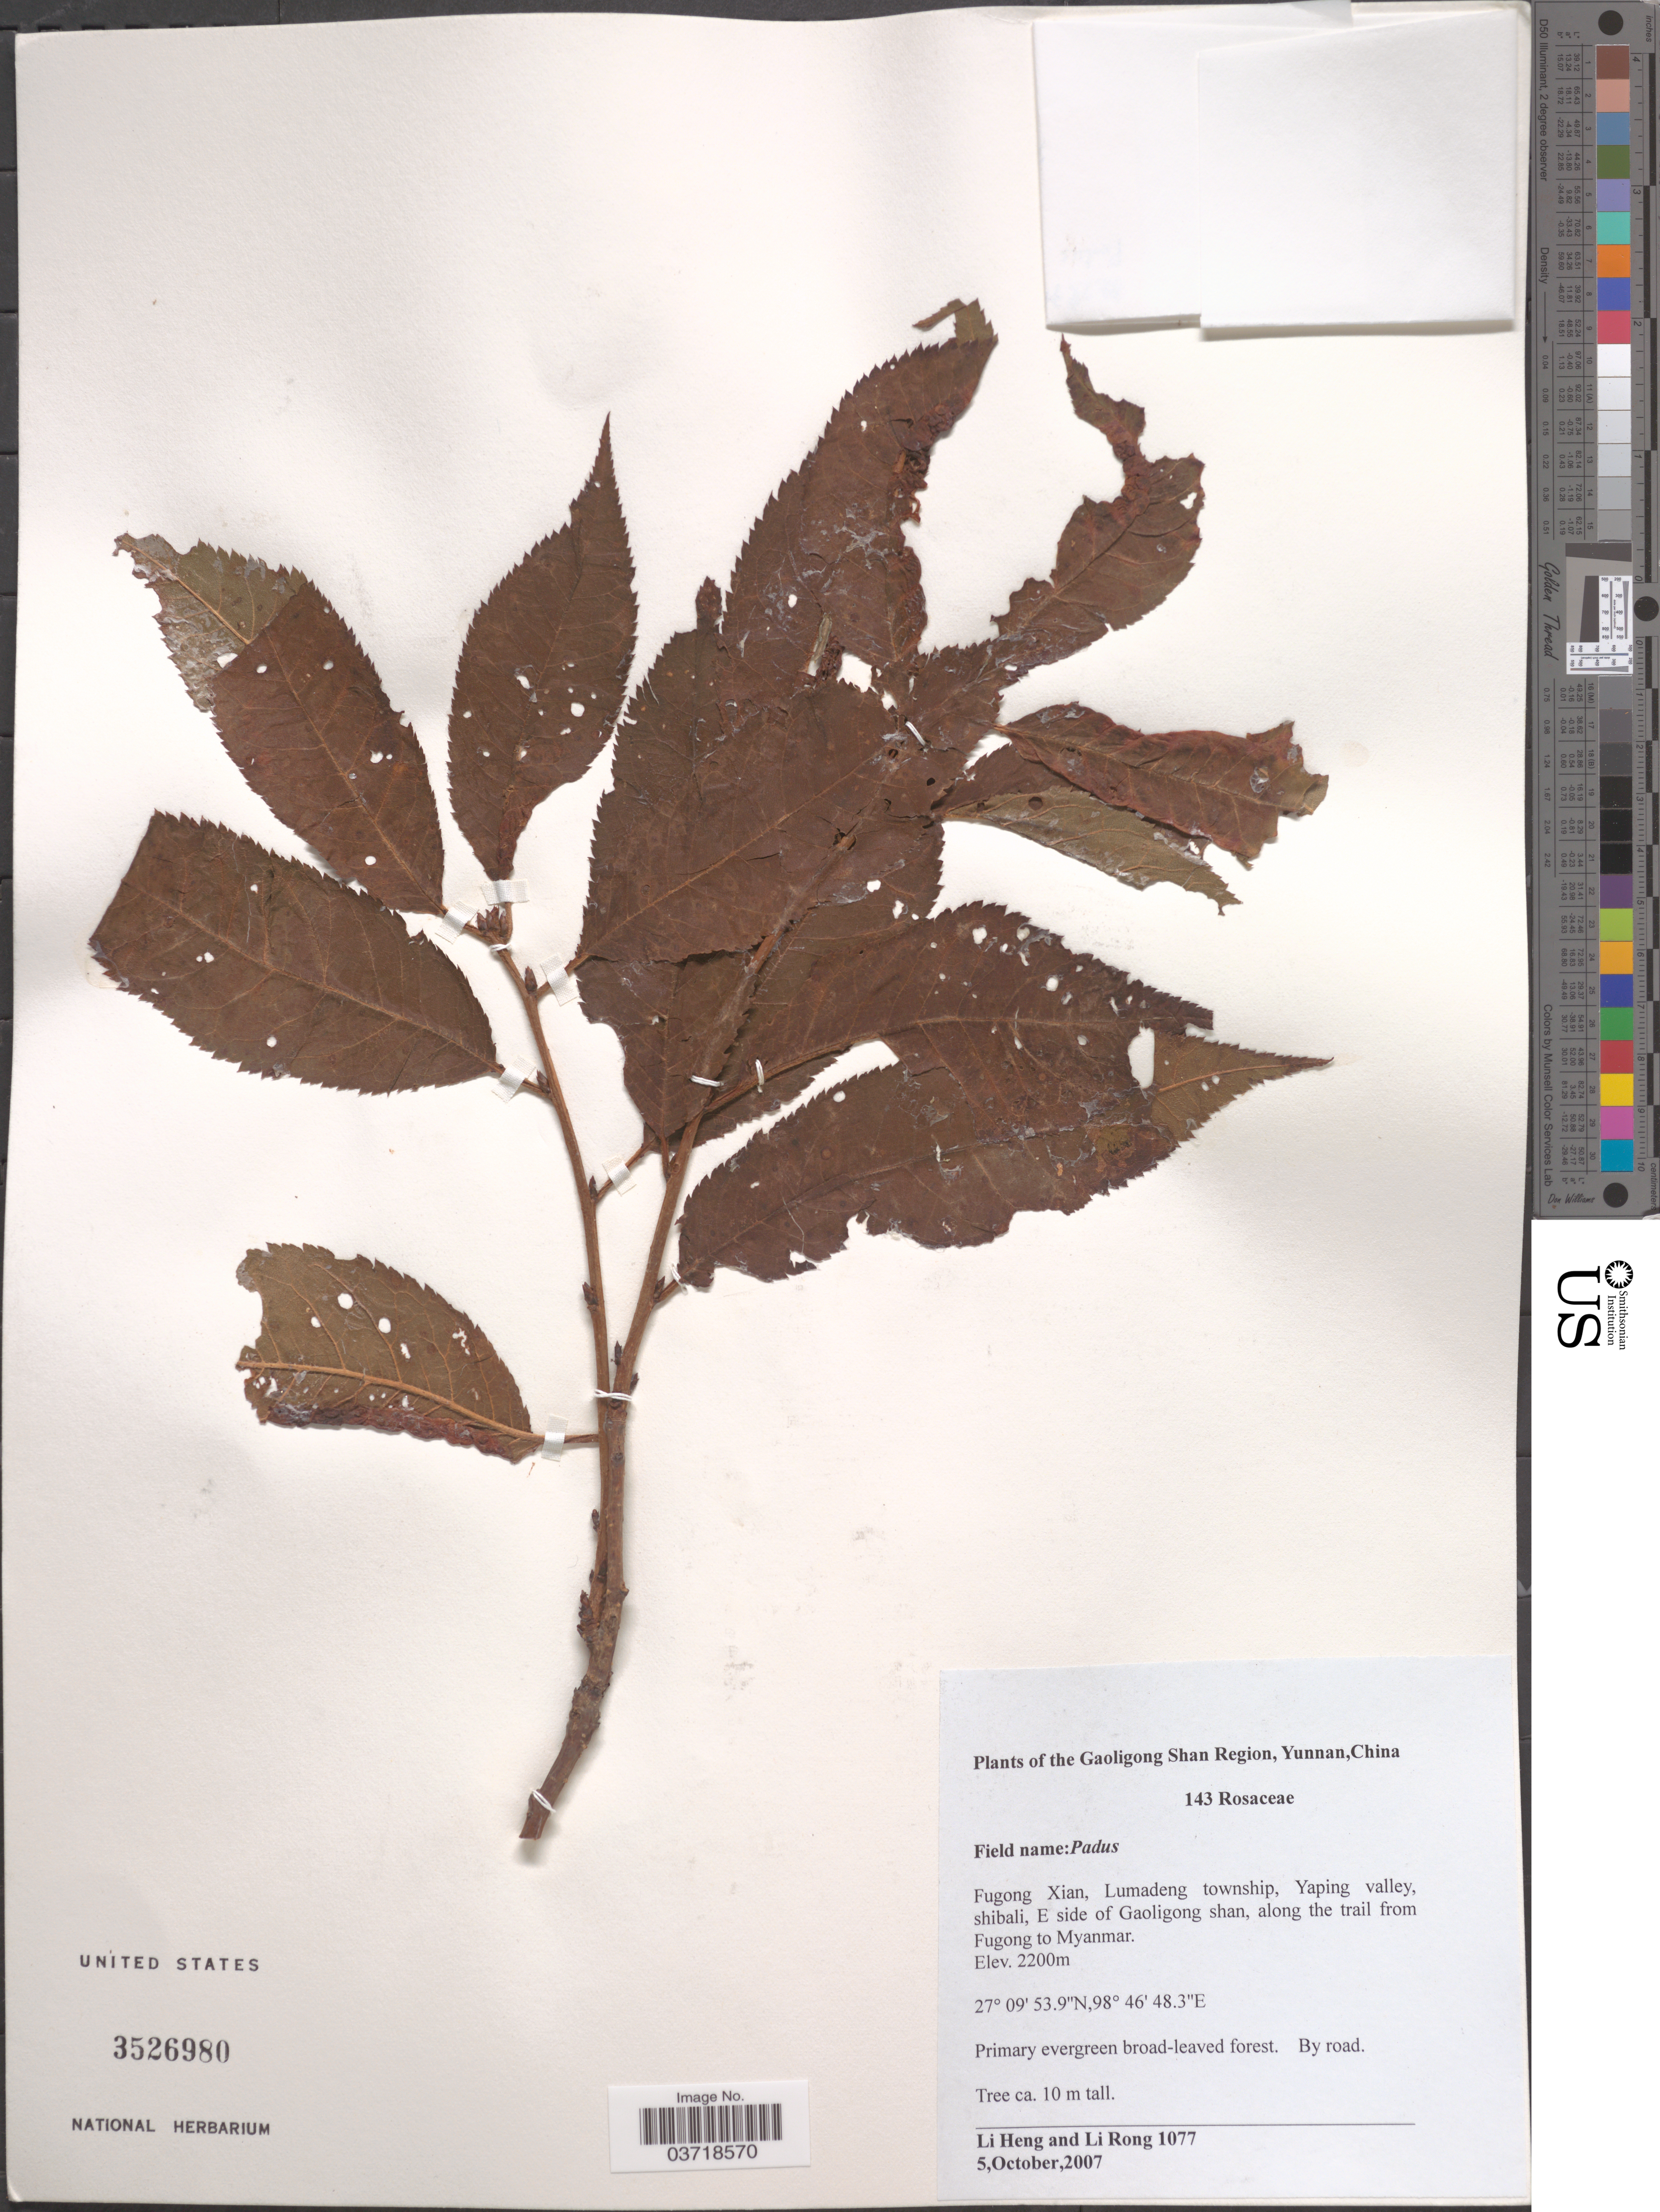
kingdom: Plantae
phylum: Tracheophyta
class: Magnoliopsida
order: Rosales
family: Rosaceae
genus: Prunus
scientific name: Prunus sp.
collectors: L. Heng & R. Li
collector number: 1077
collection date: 2007-10-05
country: China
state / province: Yunnan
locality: The Gaoligong Shan Region. Fugong Xian, Lumadeng township, Yaping valley, shibali, E side of Gaoligong shan, along the trail from Fugong to Myanmar.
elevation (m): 2200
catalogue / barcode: US 3526980